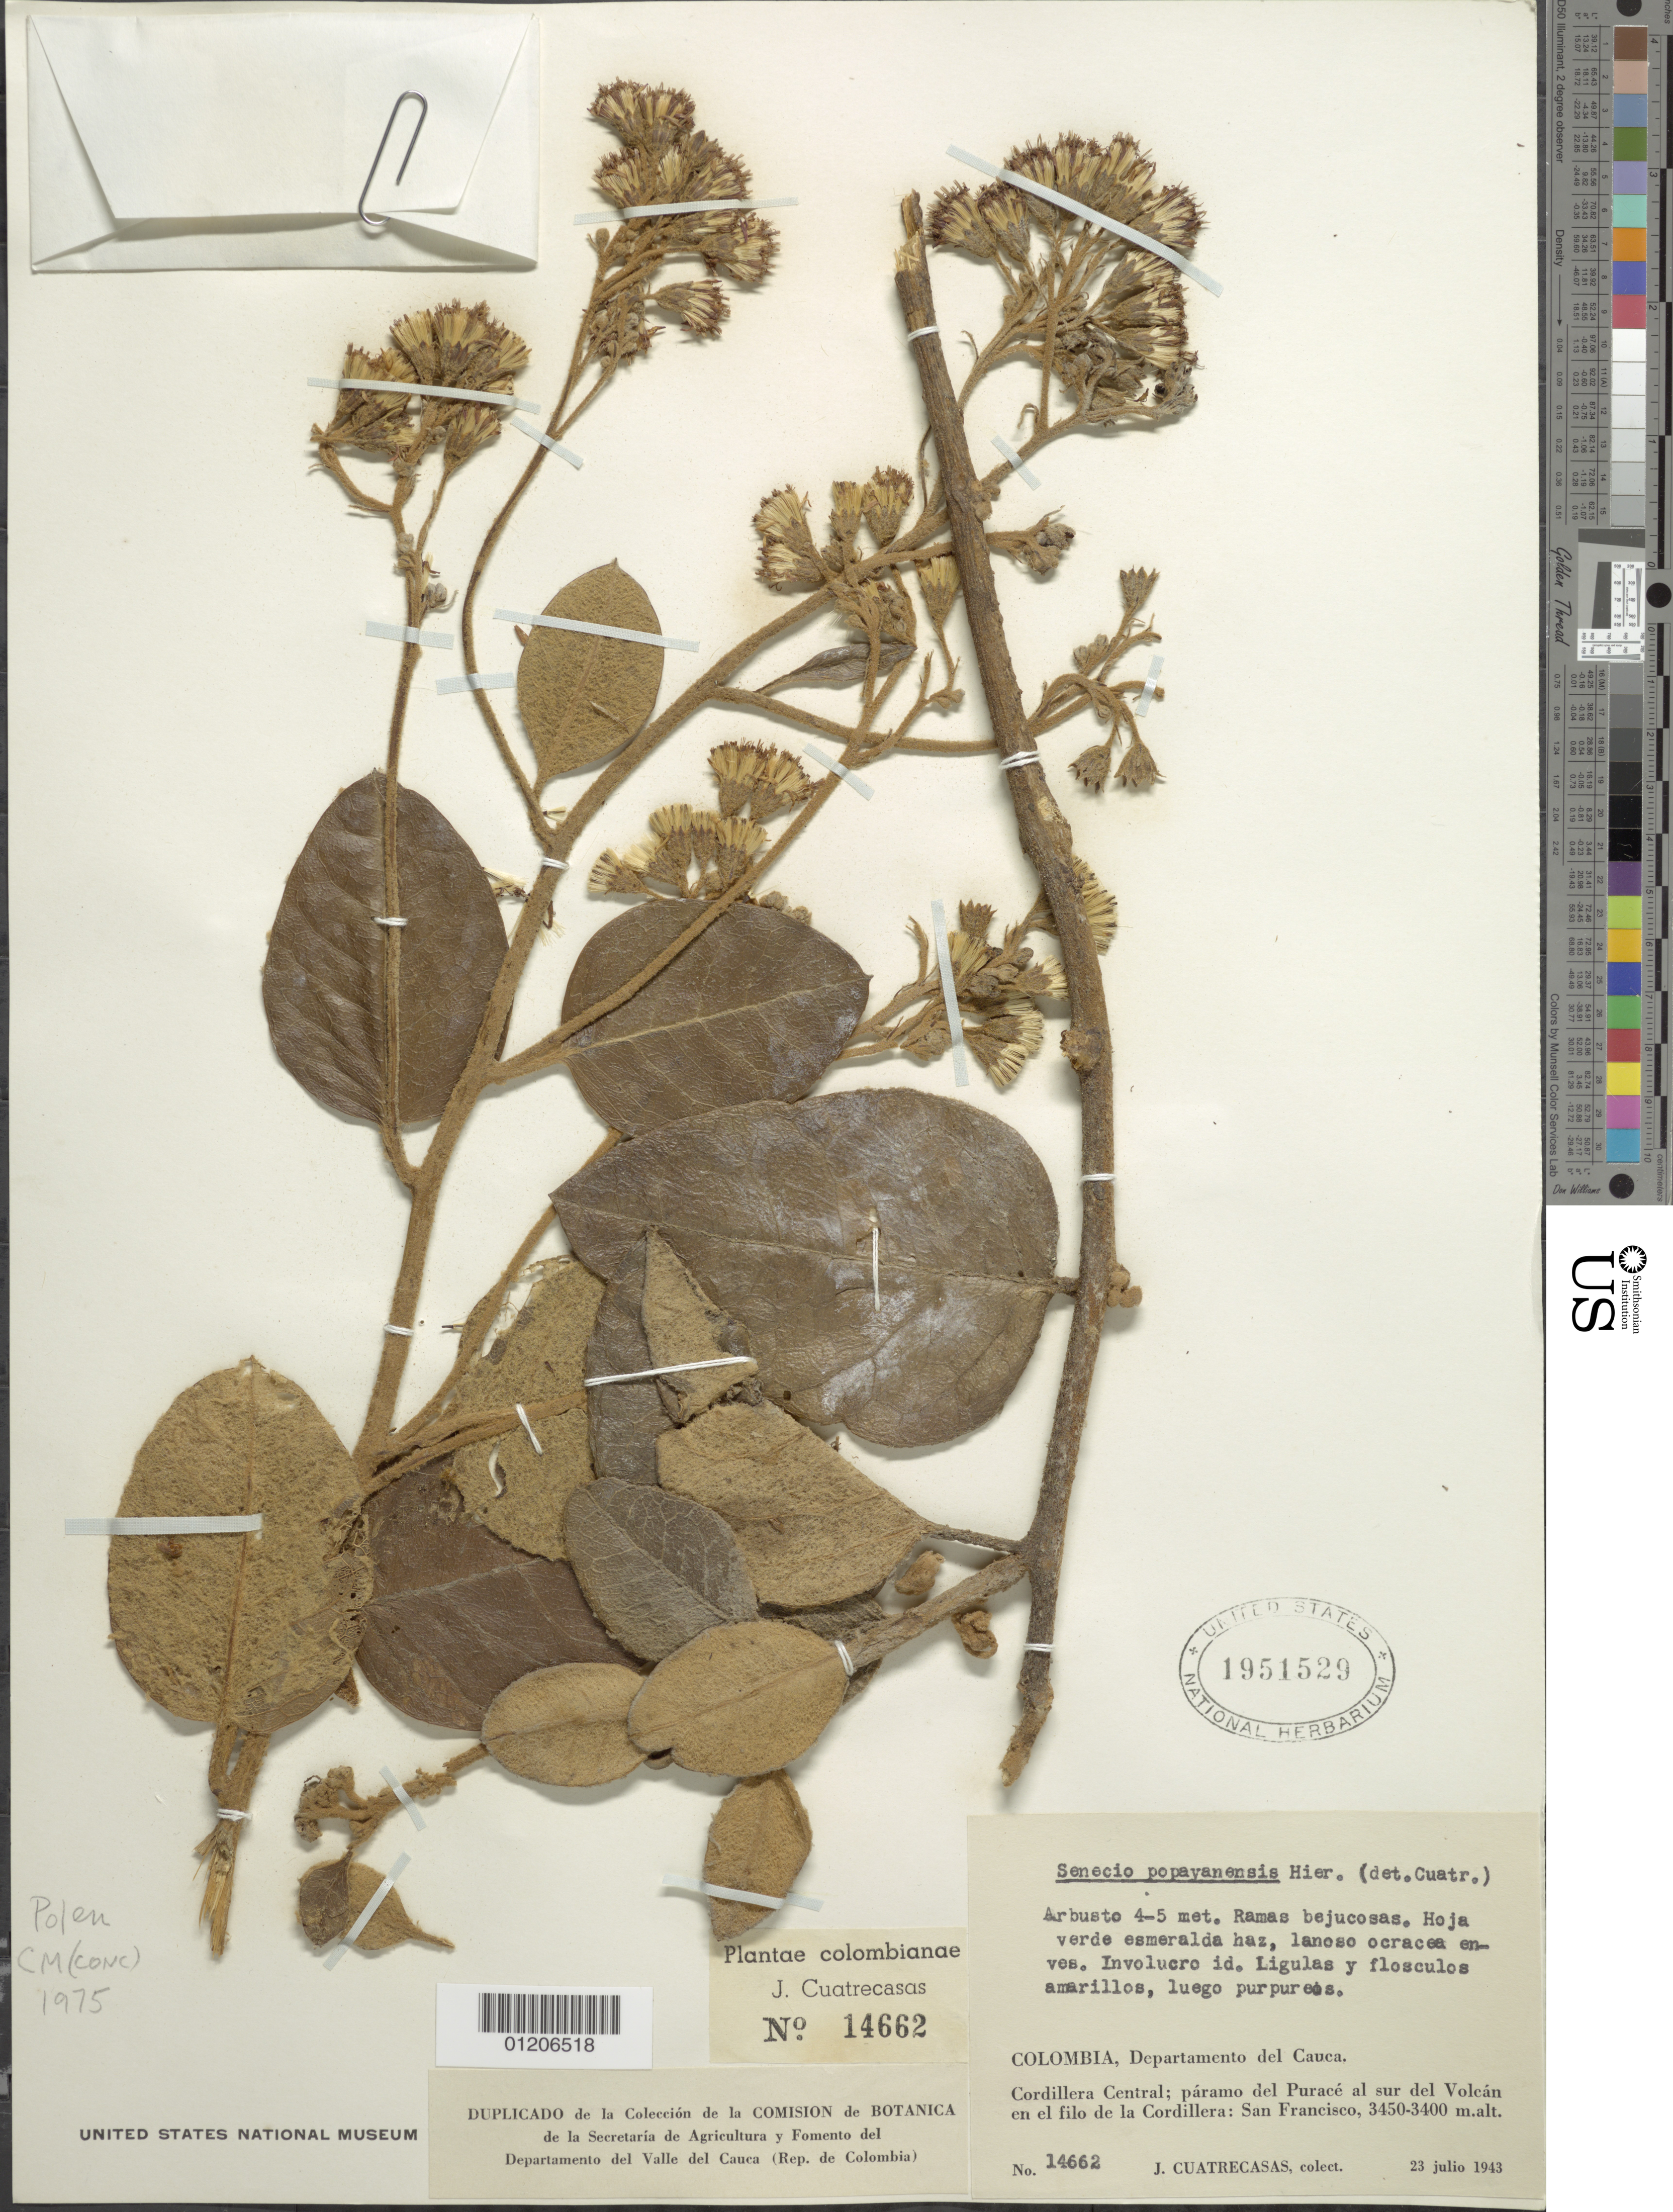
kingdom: Plantae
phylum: Tracheophyta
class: Magnoliopsida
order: Asterales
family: Asteraceae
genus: Pentacalia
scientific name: Pentacalia popayanensis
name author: (Hieron.) Cuatrec.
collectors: J. Cuatrecasas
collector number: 14662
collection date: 1943-07-23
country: Colombia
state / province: Cauca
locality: Cordillera Central; páramo del Puracé al sur del Volcán en el filo de la Cordillera, San Francisco.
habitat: paramo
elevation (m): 3400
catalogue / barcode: US 1951529